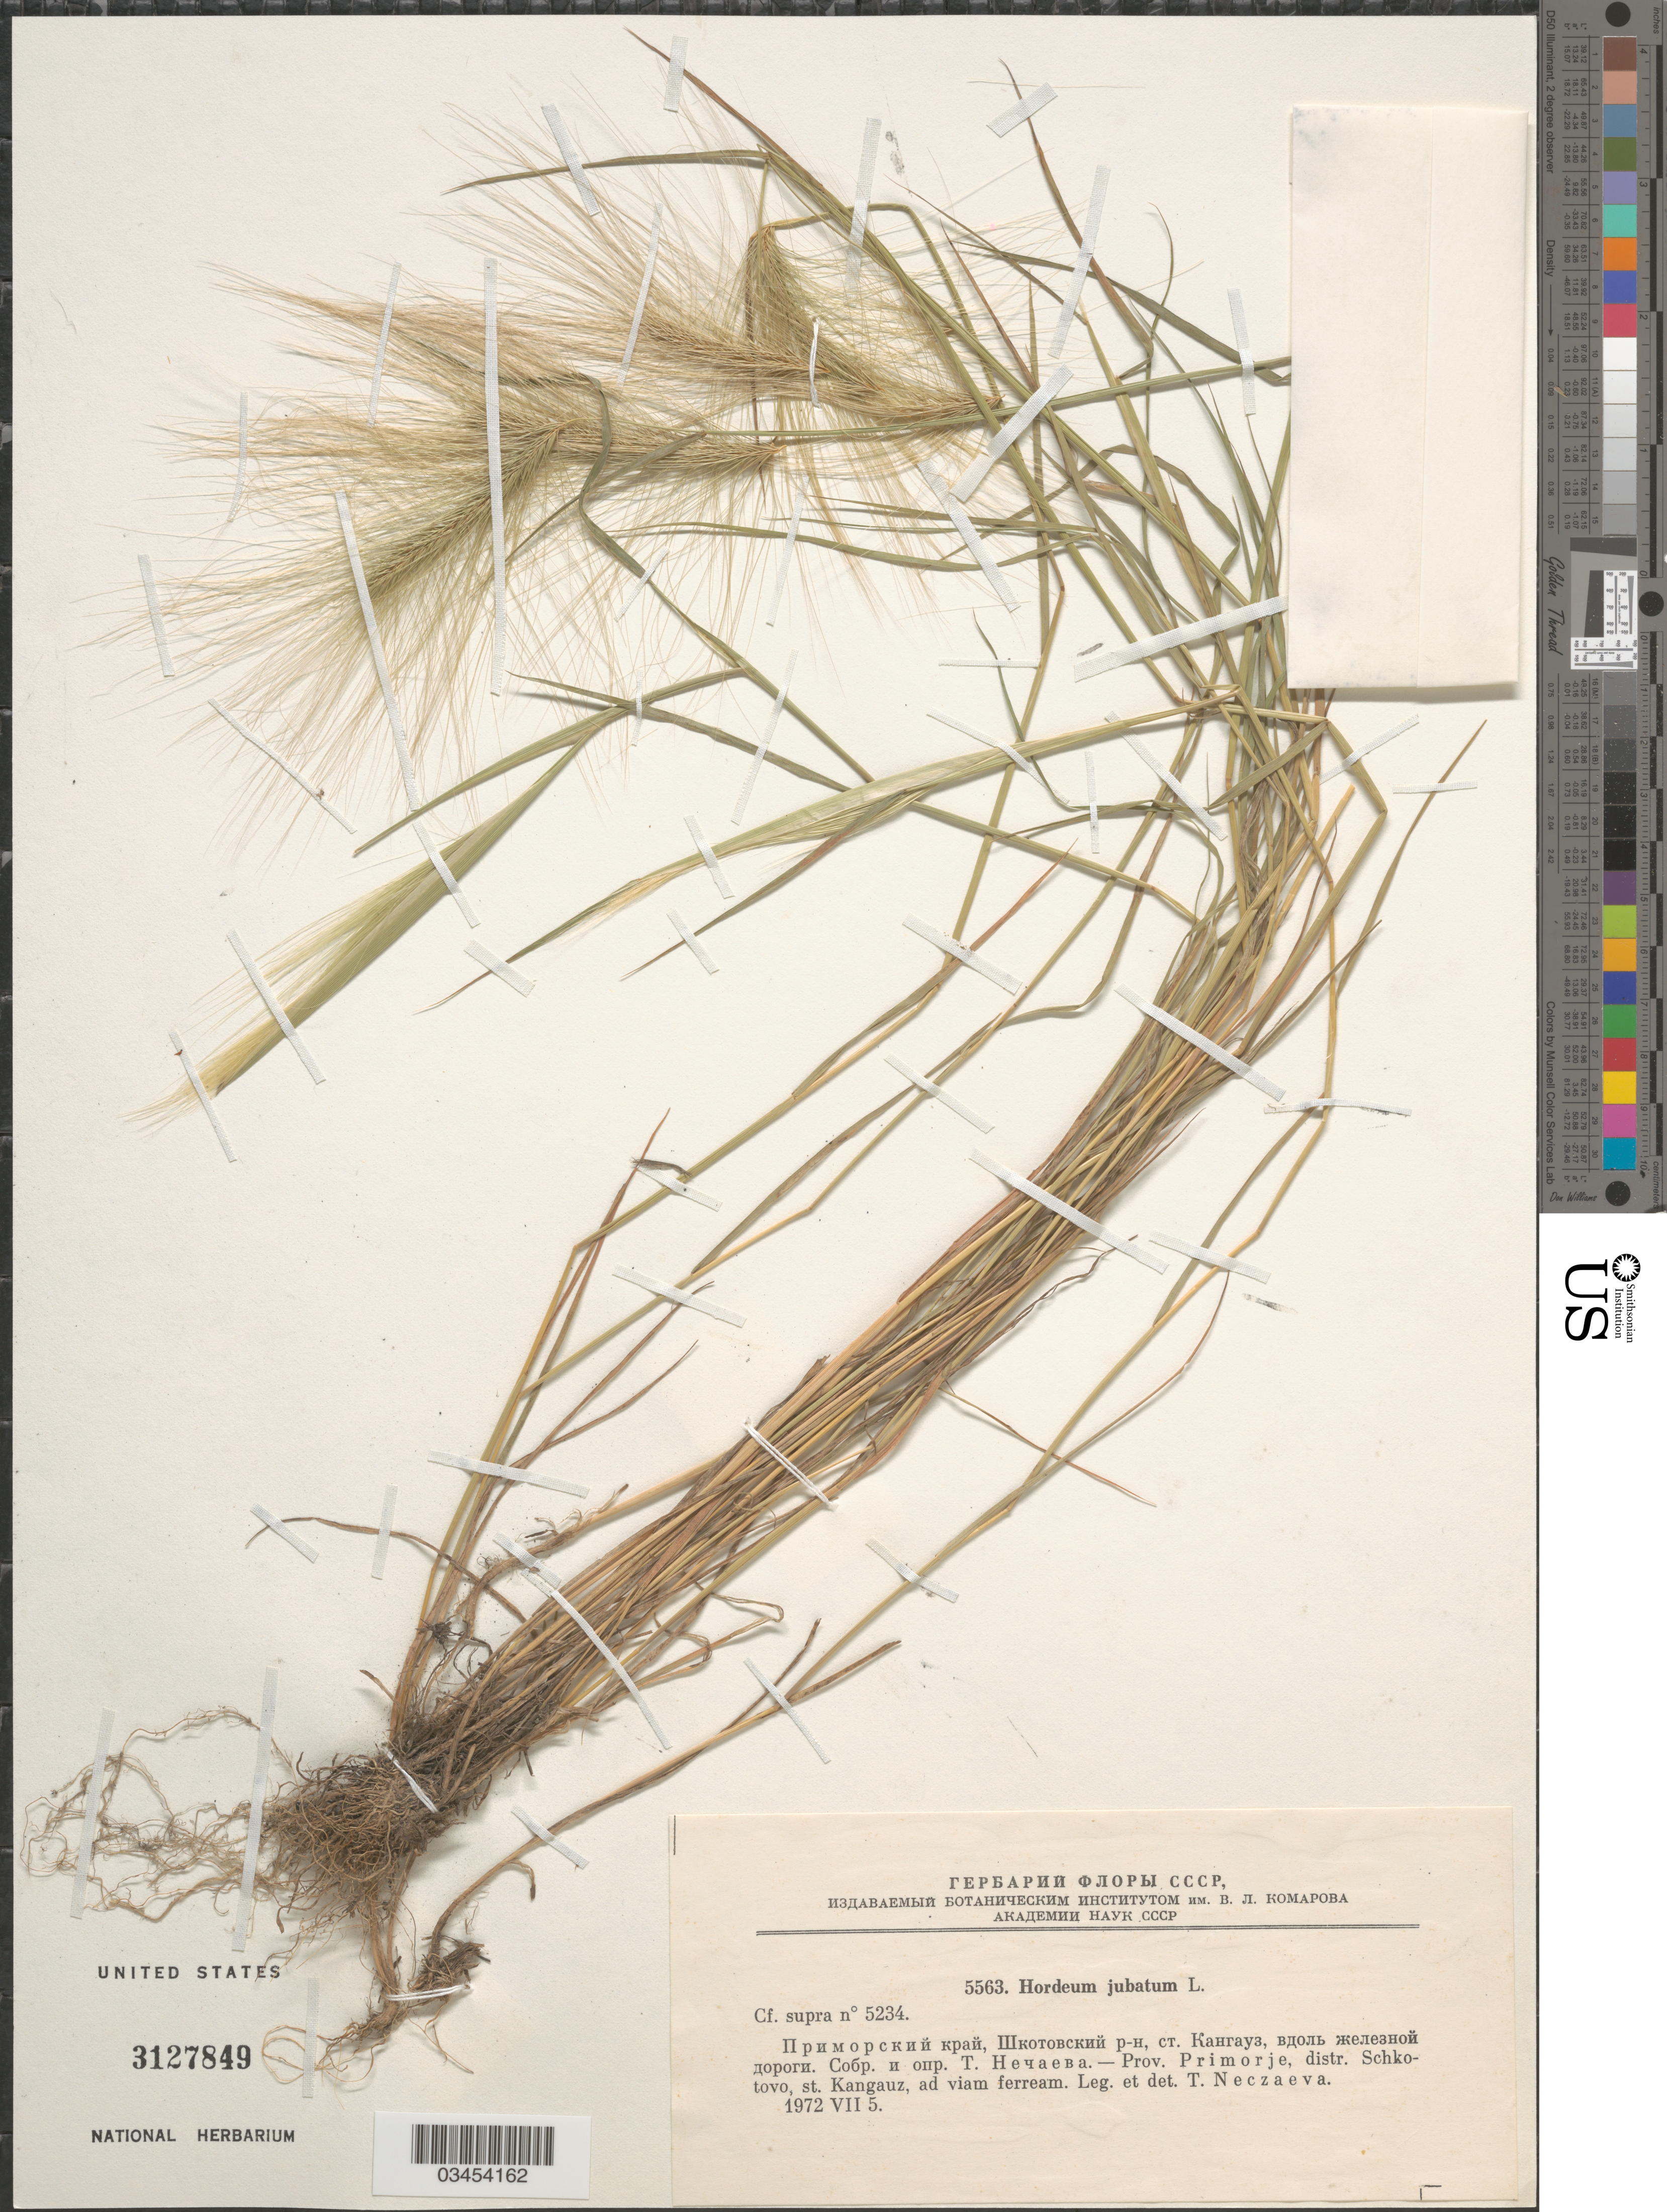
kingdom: Plantae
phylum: Tracheophyta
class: Liliopsida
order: Poales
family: Poaceae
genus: Hordeum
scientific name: Hordeum jubatum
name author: L.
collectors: T. Neczaeva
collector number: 5563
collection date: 1972-07-05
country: Russian Federation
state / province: Primorsky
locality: Prov. Primorje, distr. Schkotovo, st. Kangauz, ad viam ferream.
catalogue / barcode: US 3127849